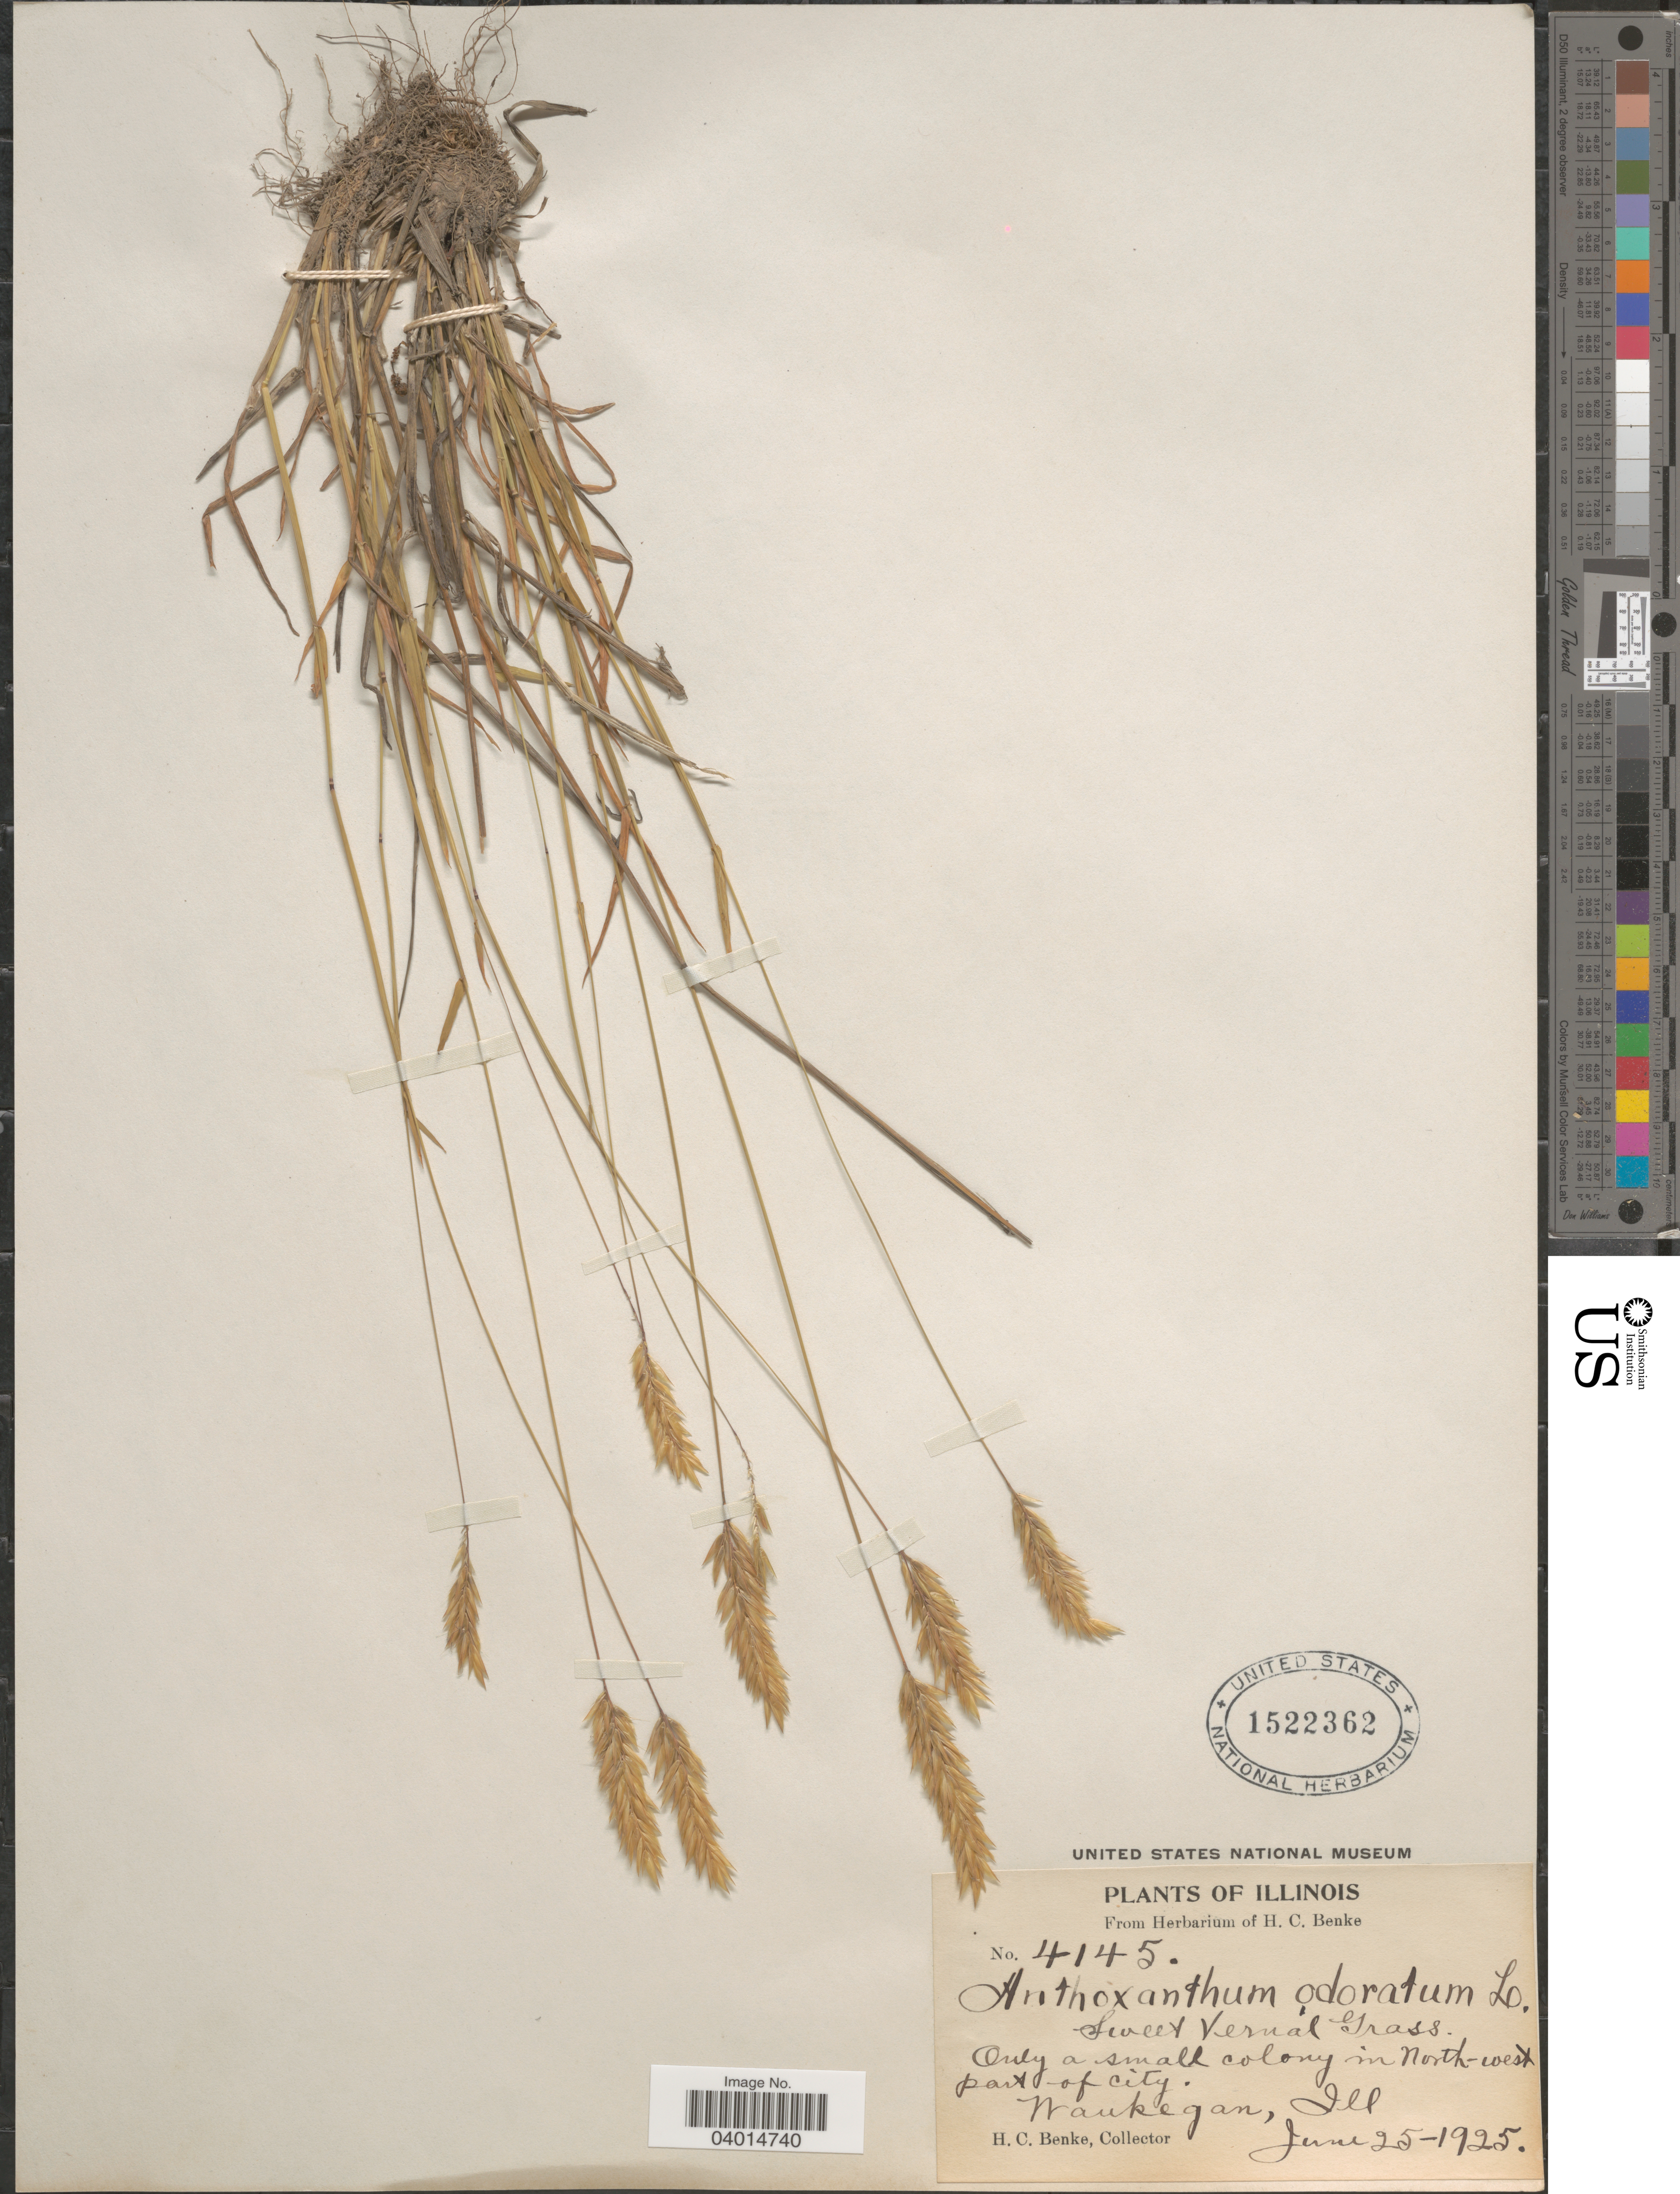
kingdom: Plantae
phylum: Tracheophyta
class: Liliopsida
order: Poales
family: Poaceae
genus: Anthoxanthum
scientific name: Anthoxanthum odoratum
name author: L.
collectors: H. Benke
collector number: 4145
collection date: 1925-06-25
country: United States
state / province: Illinois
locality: Only a small colony in North-West part of city. Waukegan.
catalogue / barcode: US 1522362